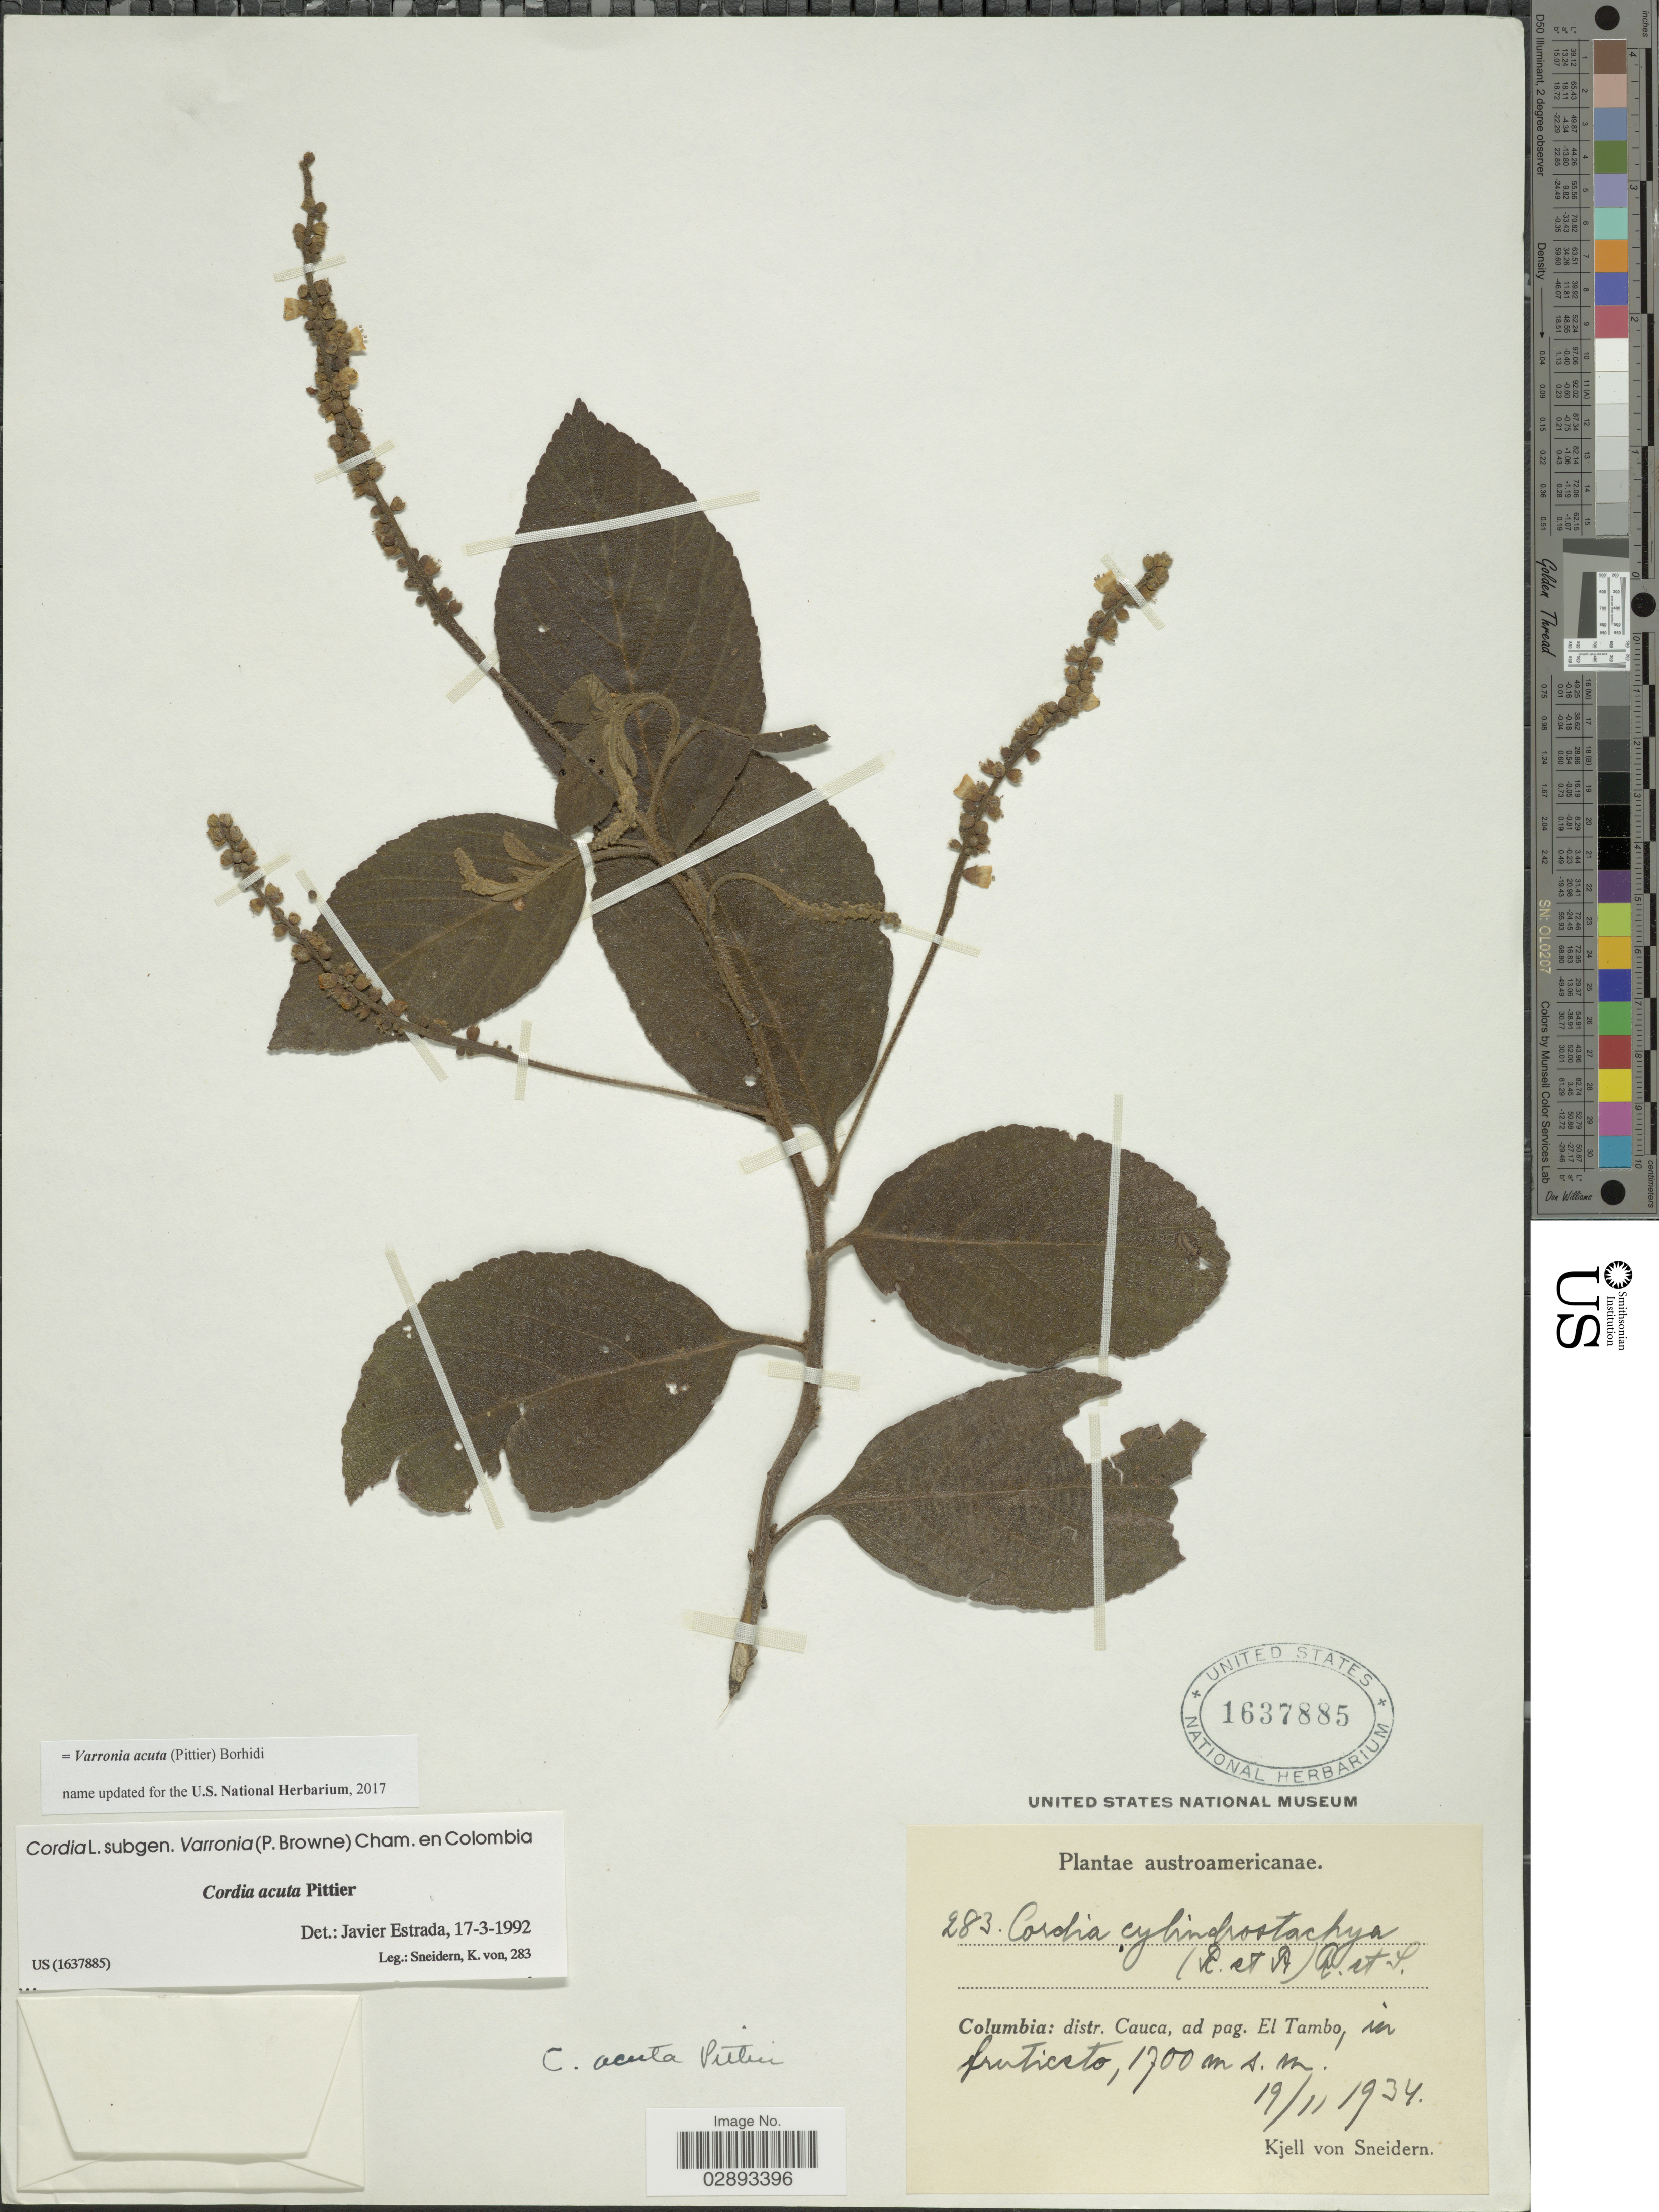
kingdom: Plantae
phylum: Tracheophyta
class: Magnoliopsida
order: Boraginales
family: Cordiaceae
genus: Varronia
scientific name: Varronia acuta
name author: (Pittier) Borhidi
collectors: K. von Sneidern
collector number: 283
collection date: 1934-11-19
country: Colombia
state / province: Cauca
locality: Columbia: distr. Cauca, ad pag. El Tambo.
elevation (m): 1700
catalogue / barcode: US 1637885